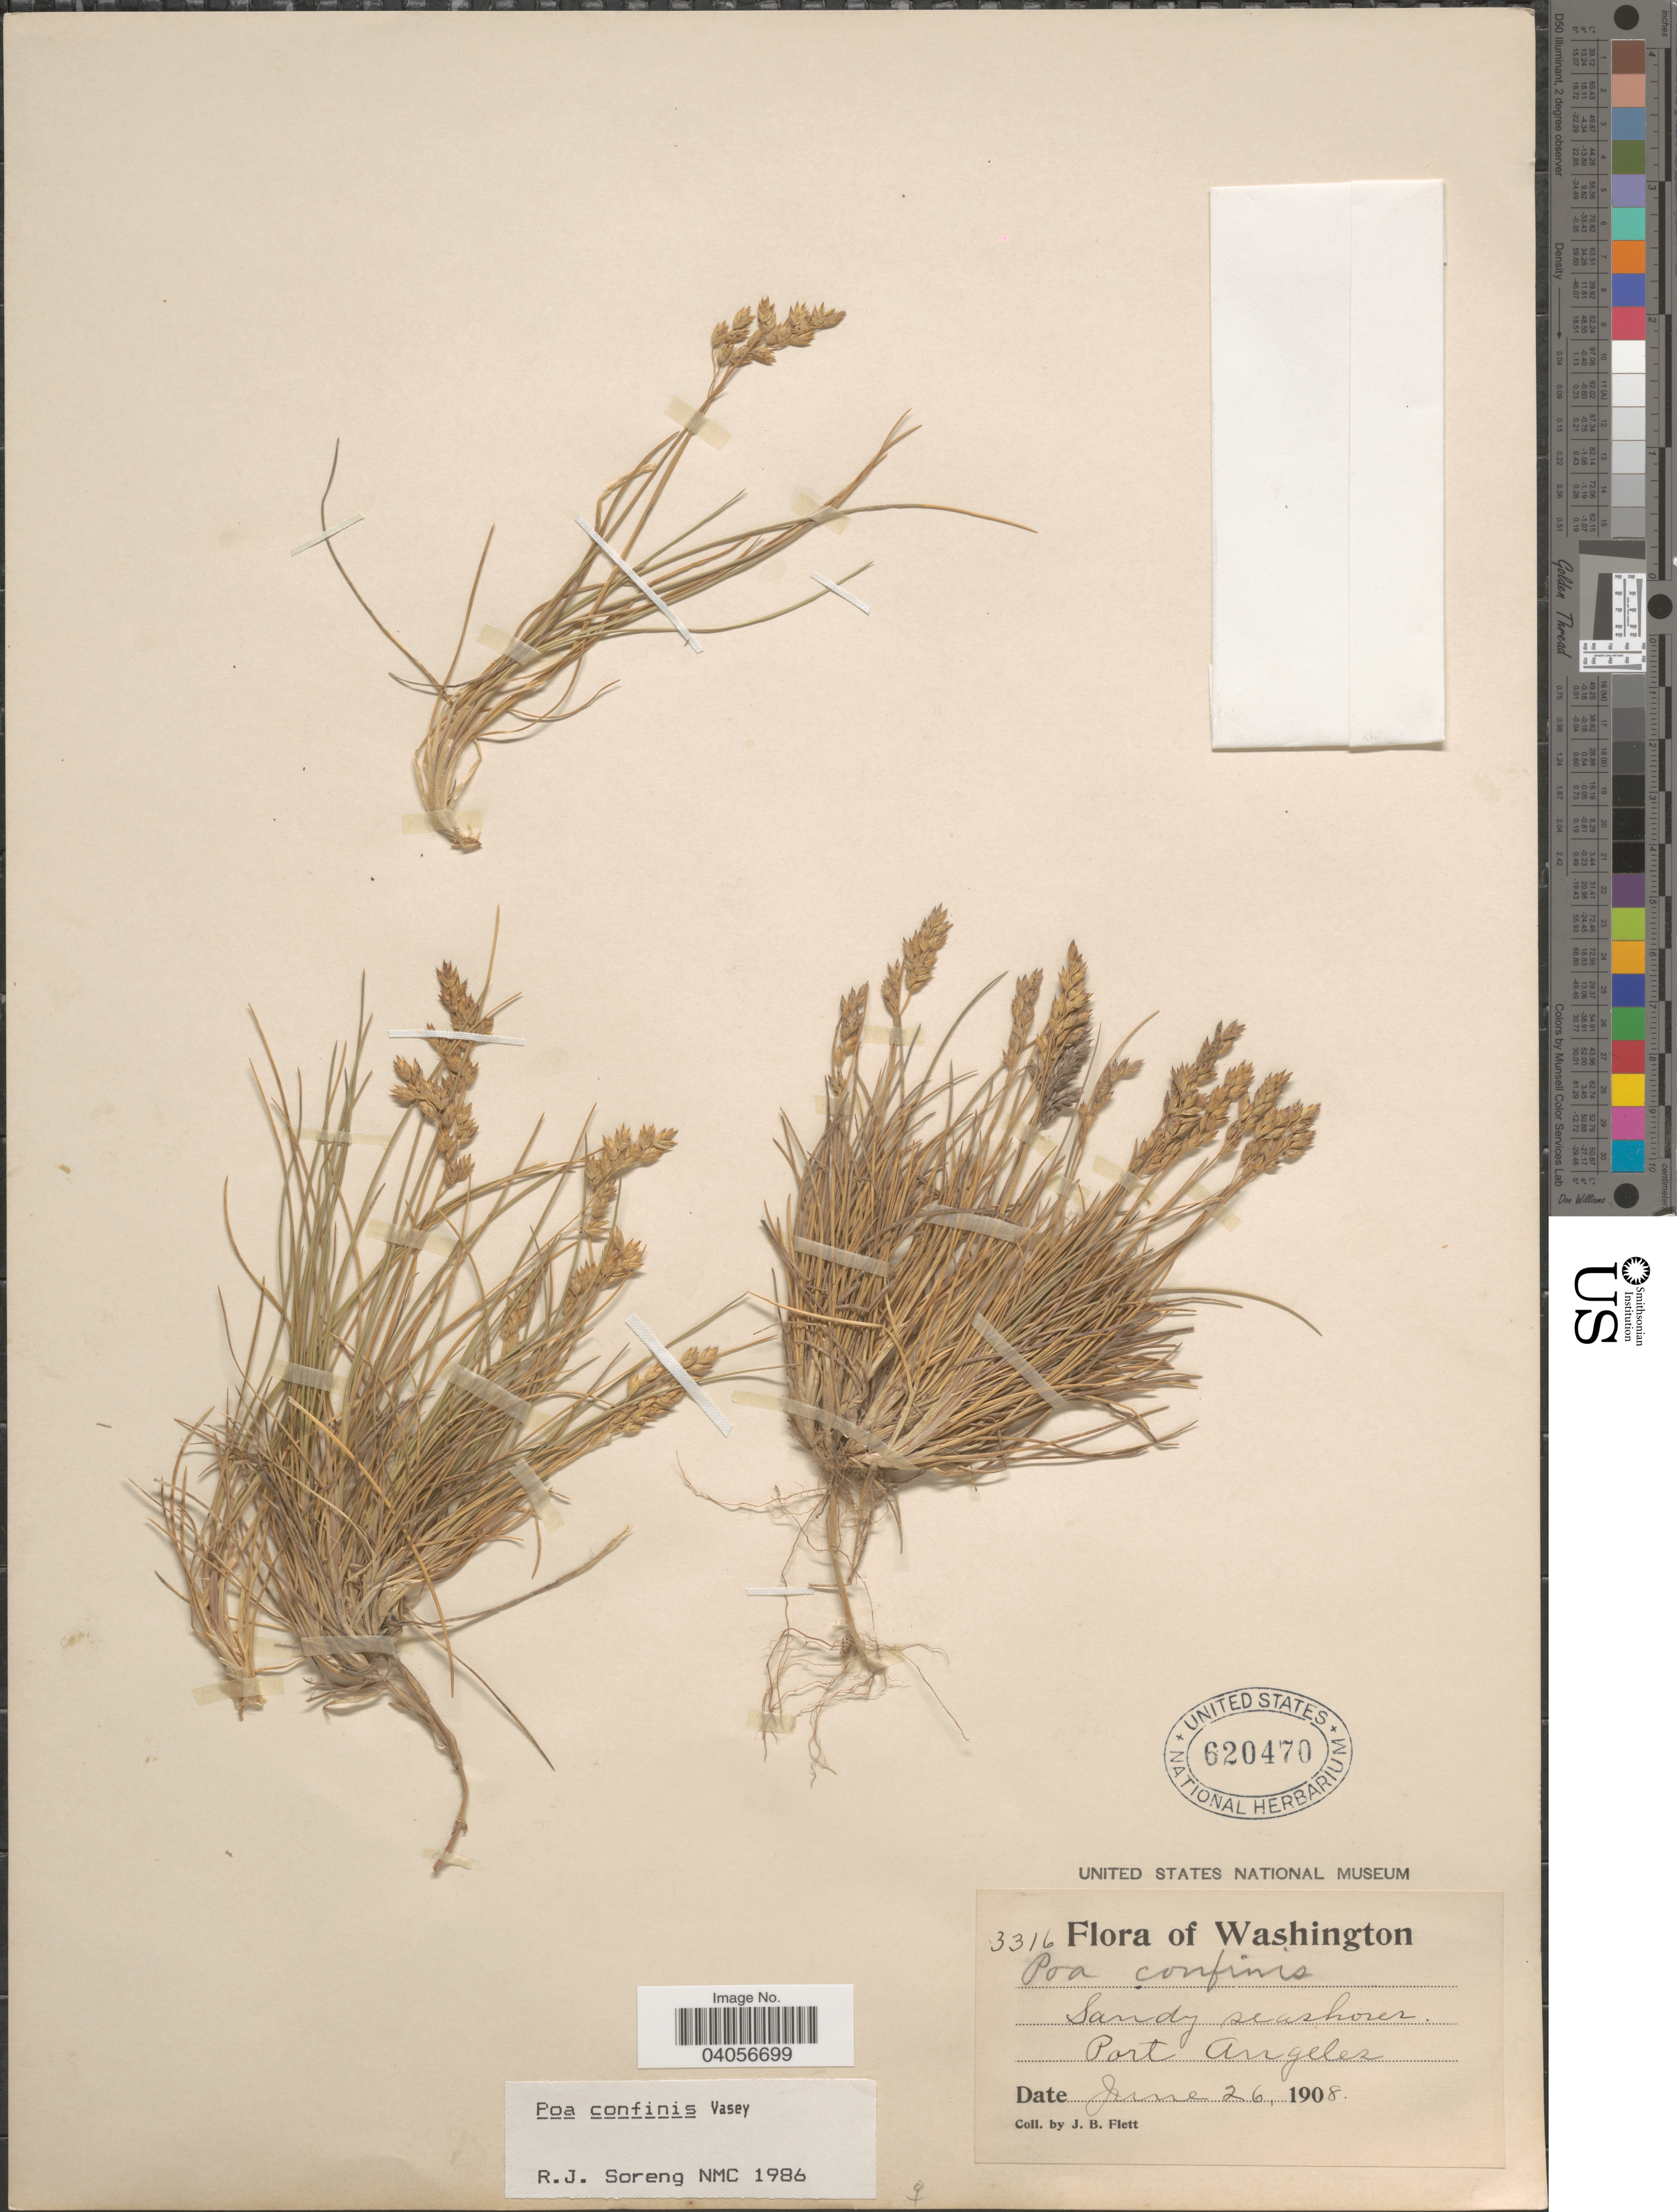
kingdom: Plantae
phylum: Tracheophyta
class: Liliopsida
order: Poales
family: Poaceae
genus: Poa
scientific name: Poa confinis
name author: Vasey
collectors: J. Flett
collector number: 3316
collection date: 1908-06-26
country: United States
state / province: Washington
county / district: Clallam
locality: Sandy seashores. Port Angeles.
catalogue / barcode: US 620470